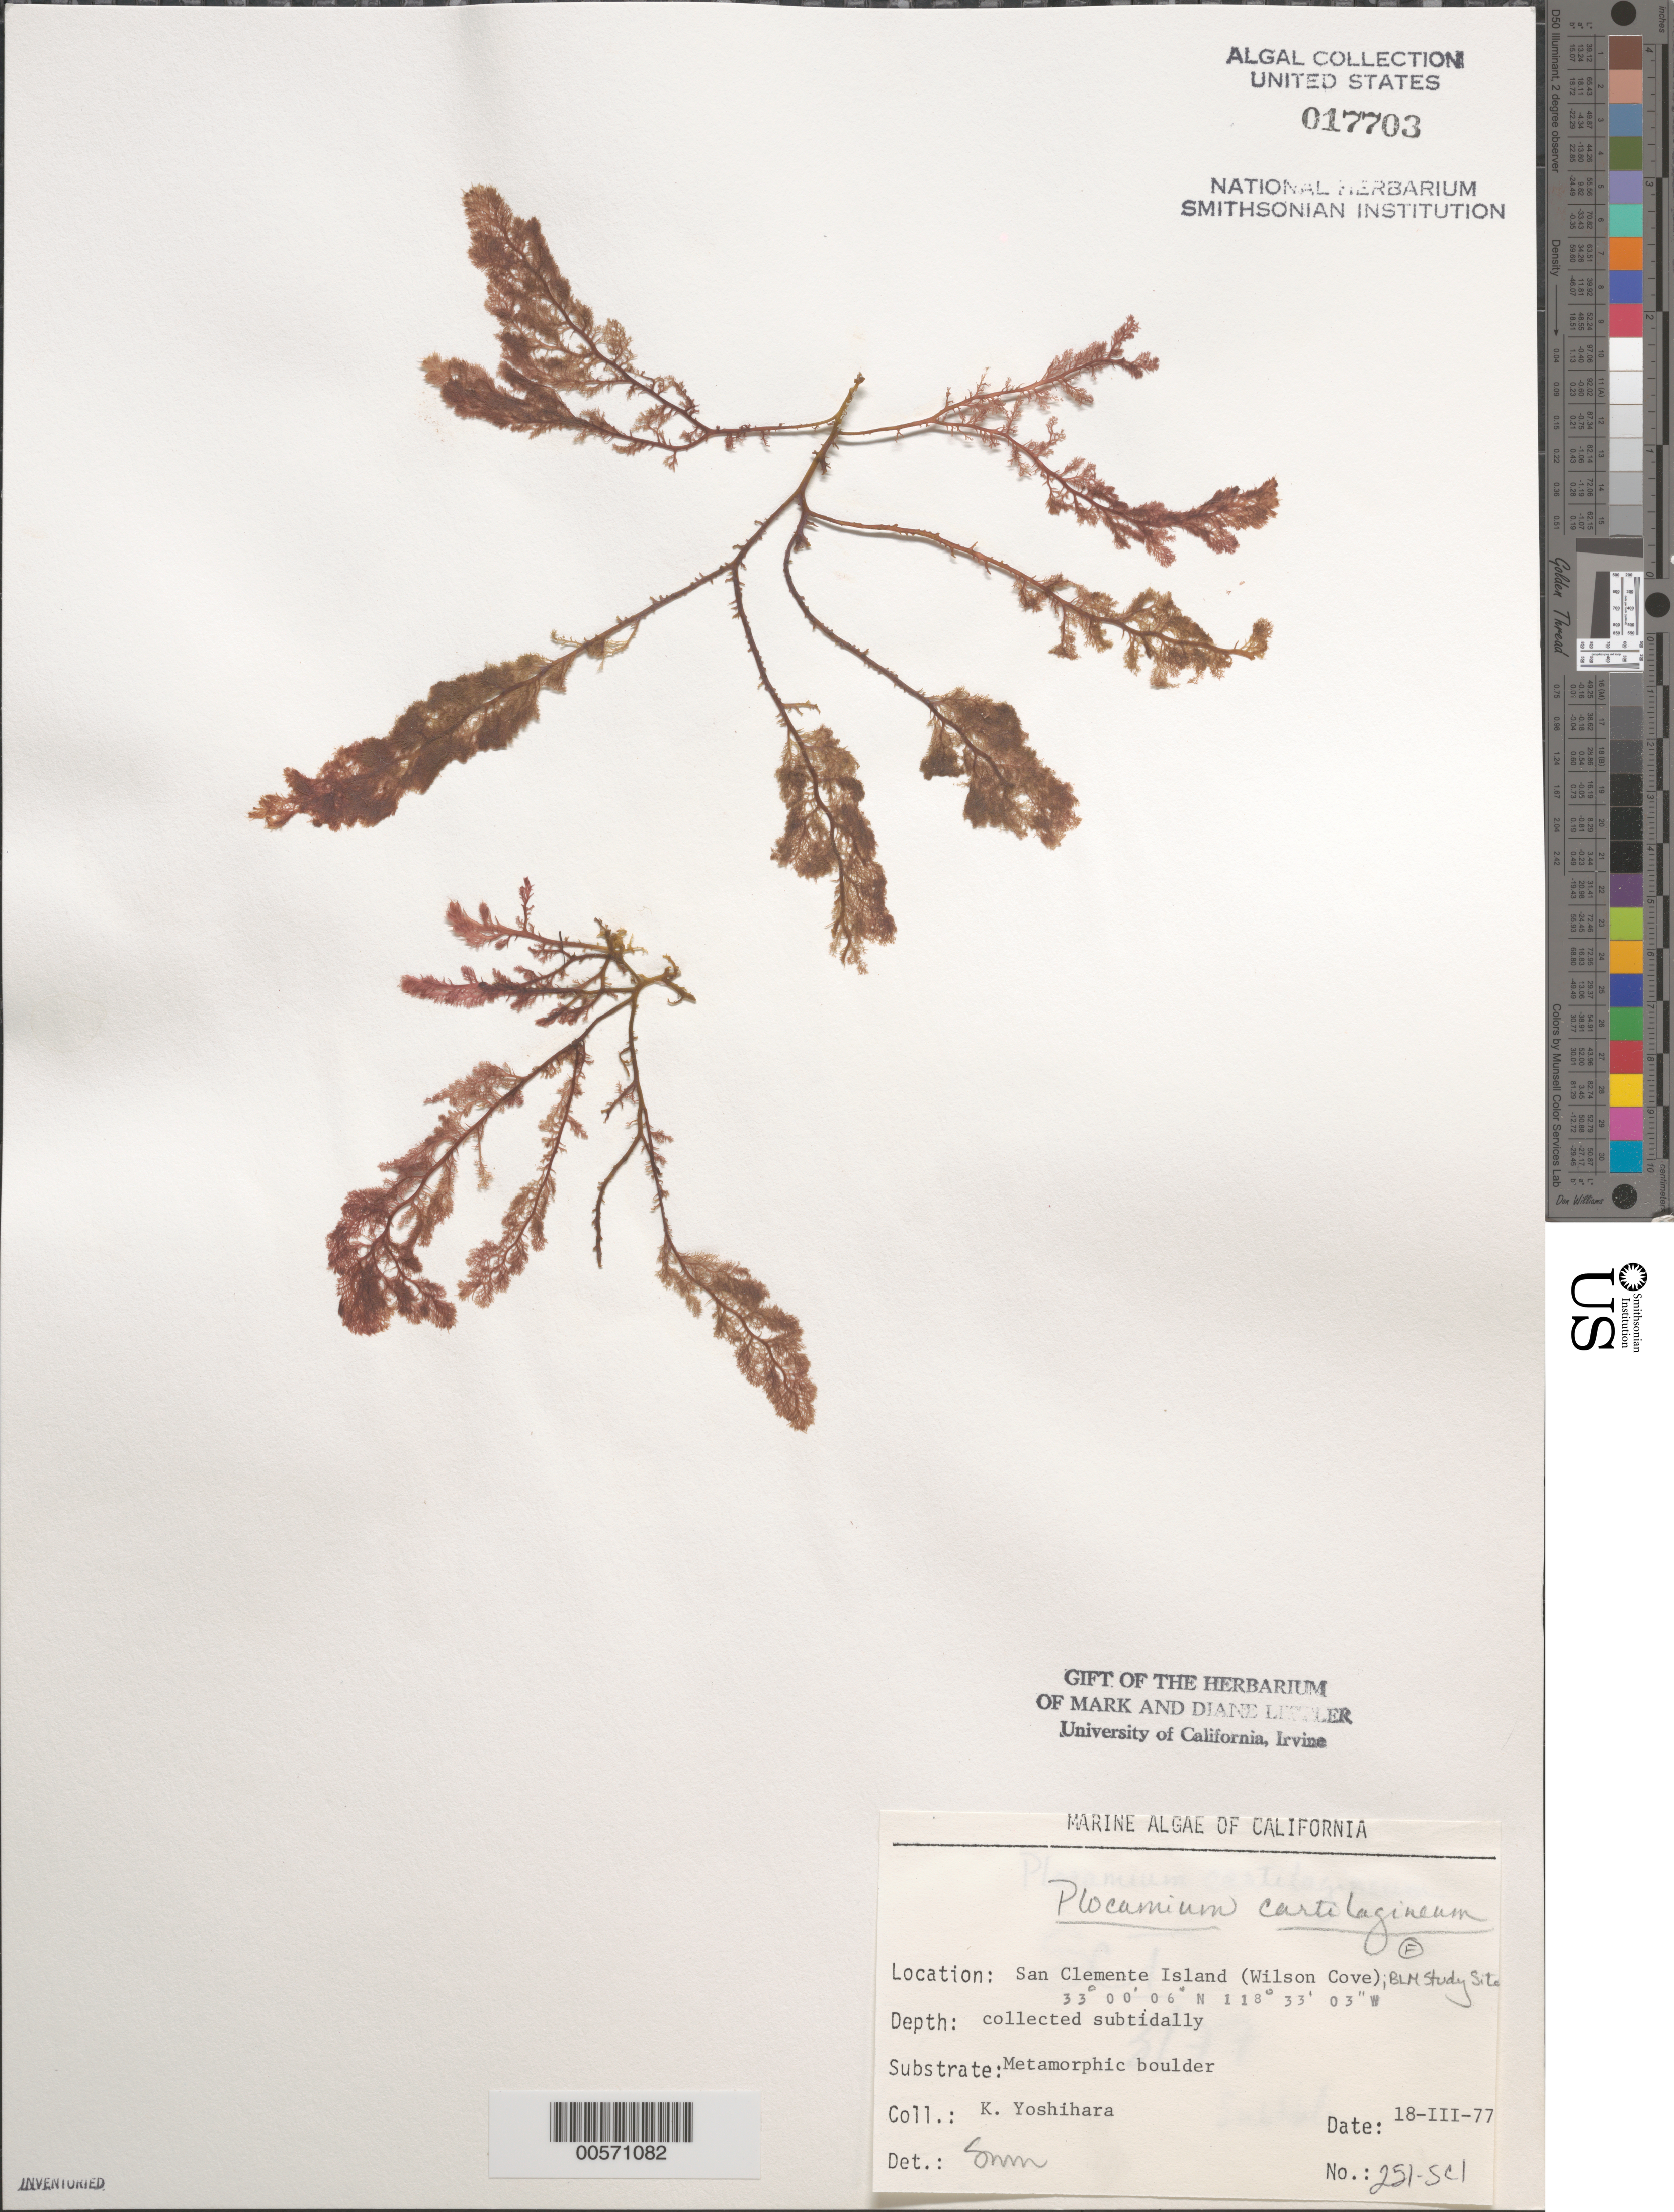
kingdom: Plantae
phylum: Rhodophyta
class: Florideophyceae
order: Plocamiales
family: Plocamiaceae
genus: Plocamium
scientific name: Plocamium cartilagineum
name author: (L.) P.S. Dixon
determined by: Murray, S. N.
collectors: K. Yoshihara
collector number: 251-sci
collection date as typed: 18 Mar 1977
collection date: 1977-03-18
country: United States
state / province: California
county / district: Los Angeles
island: San Clemente Island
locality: Wilson Cove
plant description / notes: BLM-SOCALBIGHT Rocky Intertidal Survey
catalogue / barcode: US 17703